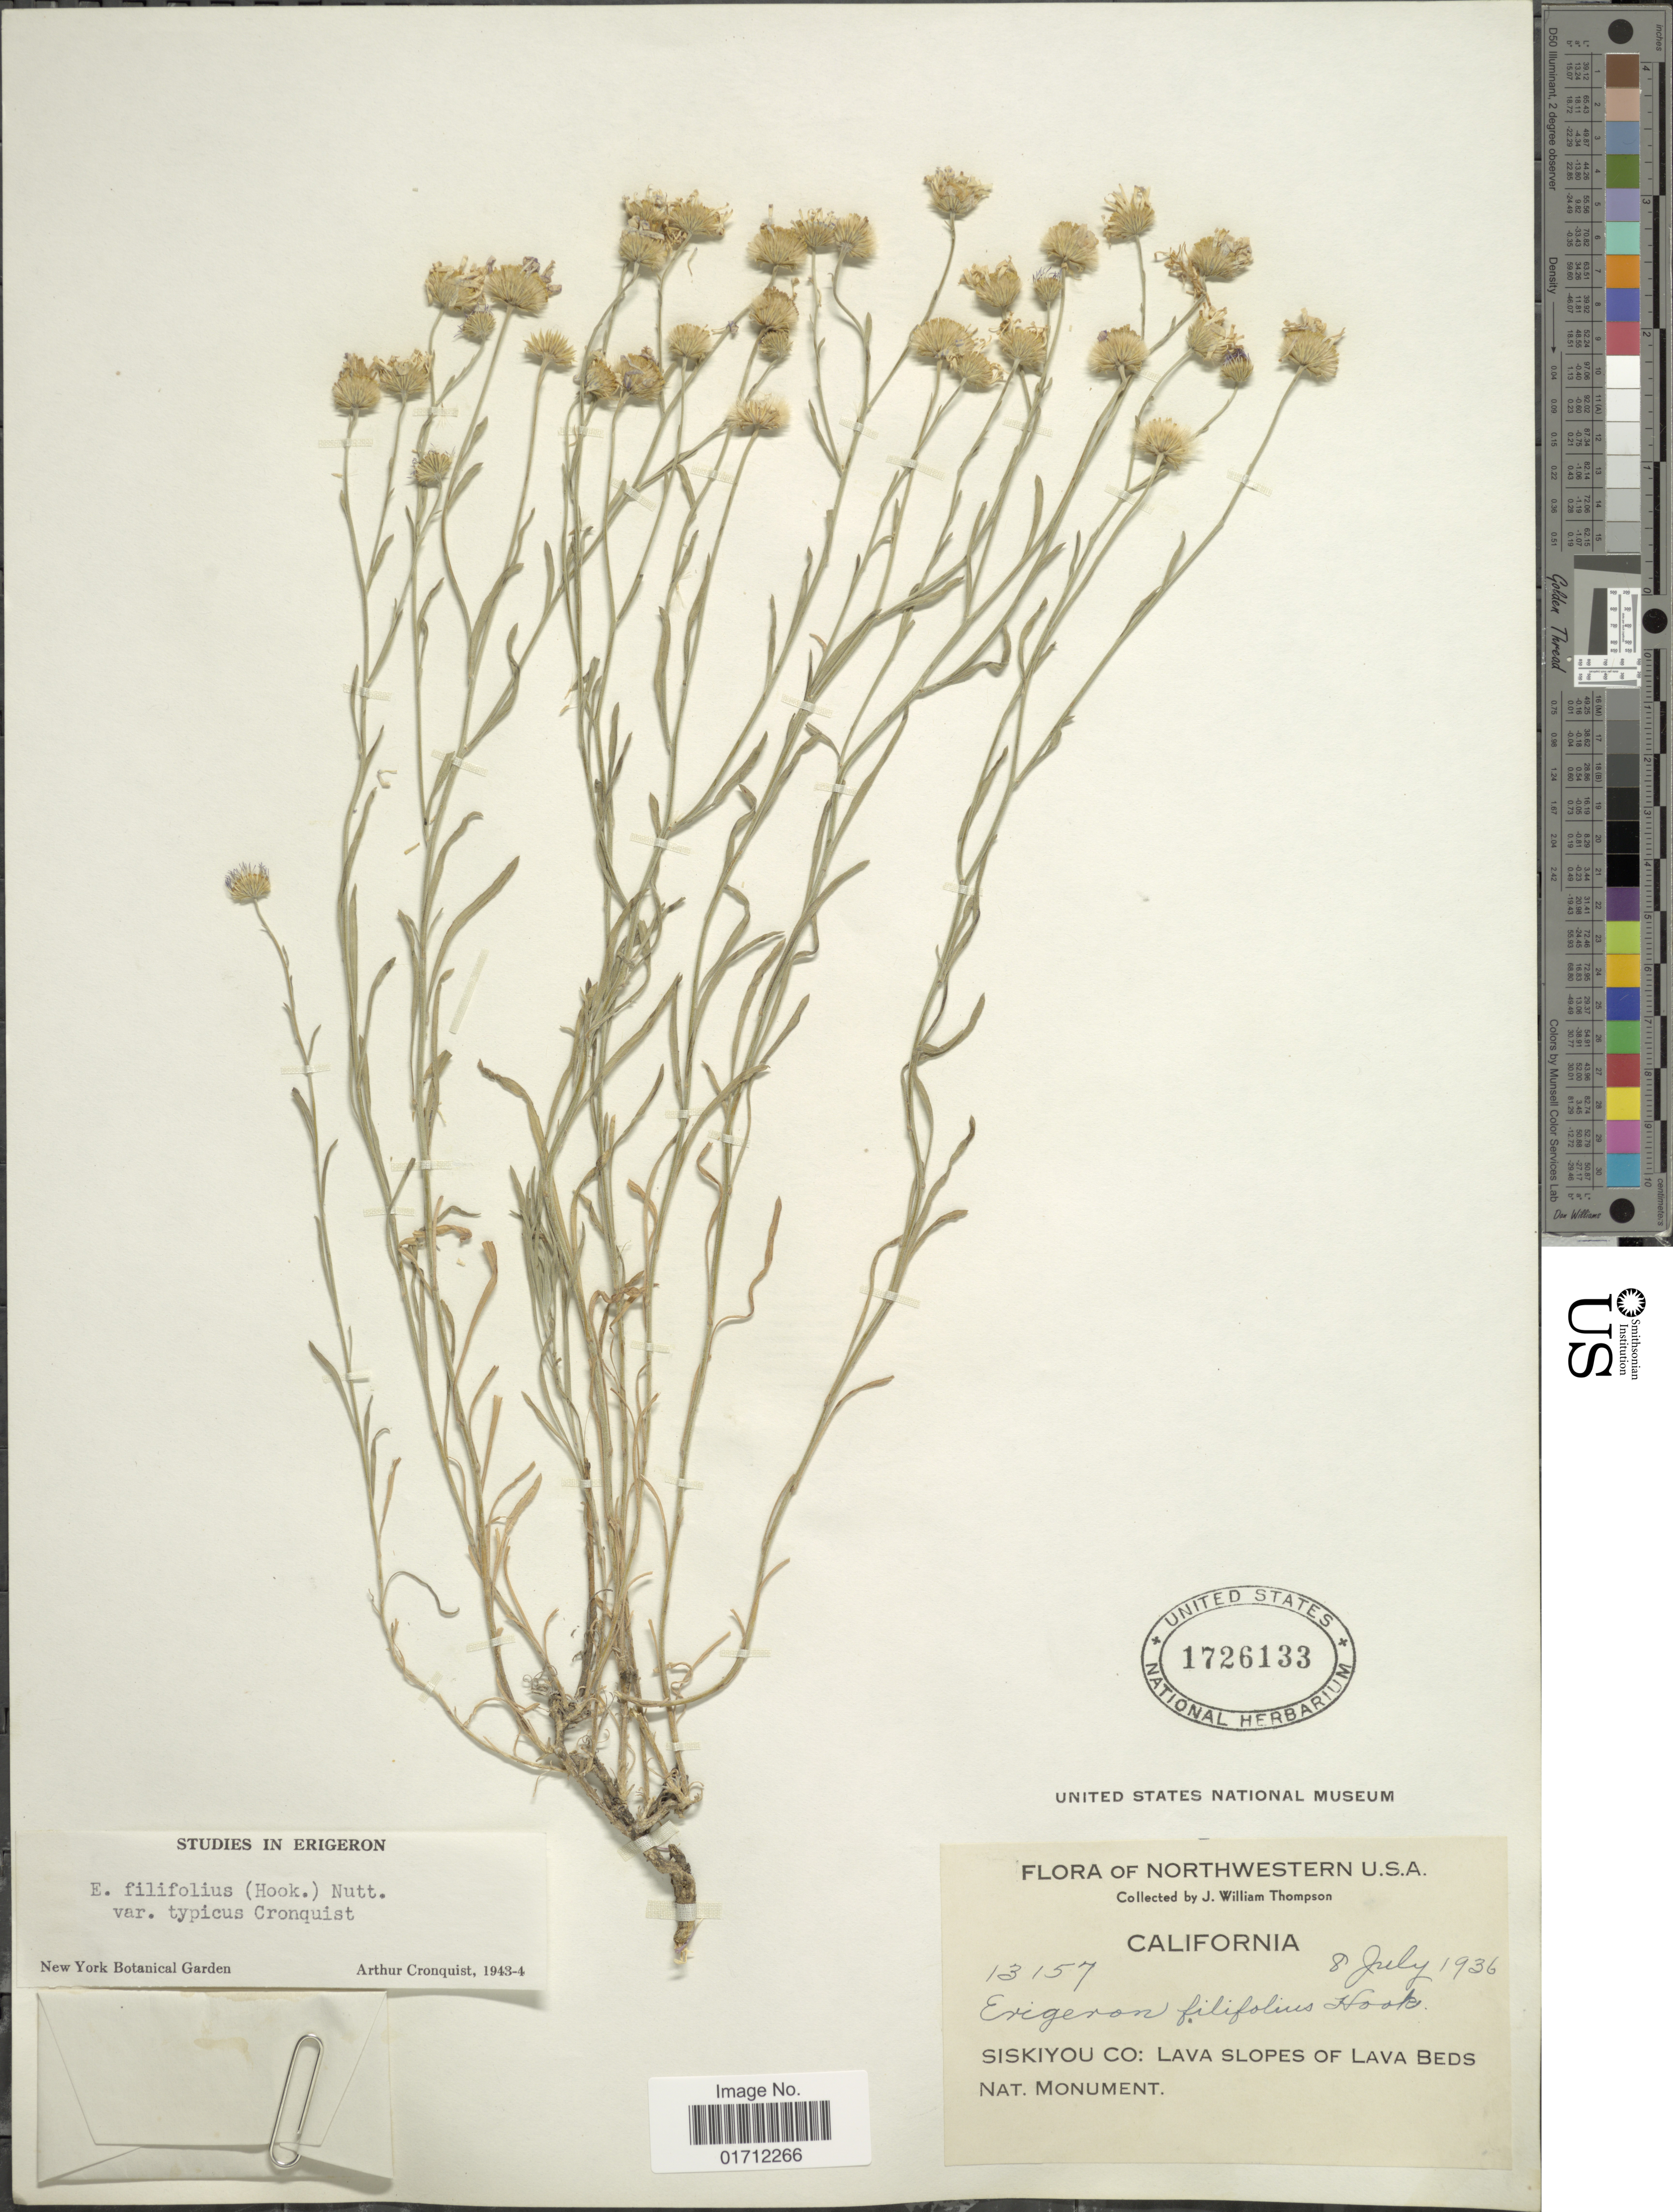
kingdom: Plantae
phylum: Tracheophyta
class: Magnoliopsida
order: Asterales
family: Asteraceae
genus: Erigeron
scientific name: Erigeron filifolius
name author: (Hook.) Nutt.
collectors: J. W. Thompson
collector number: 13157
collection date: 1936-07-08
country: United States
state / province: California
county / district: Siskiyou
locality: Siskiyou Co: Lava Slopes of Lava Beds, Nat. Monument.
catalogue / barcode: US 1726133